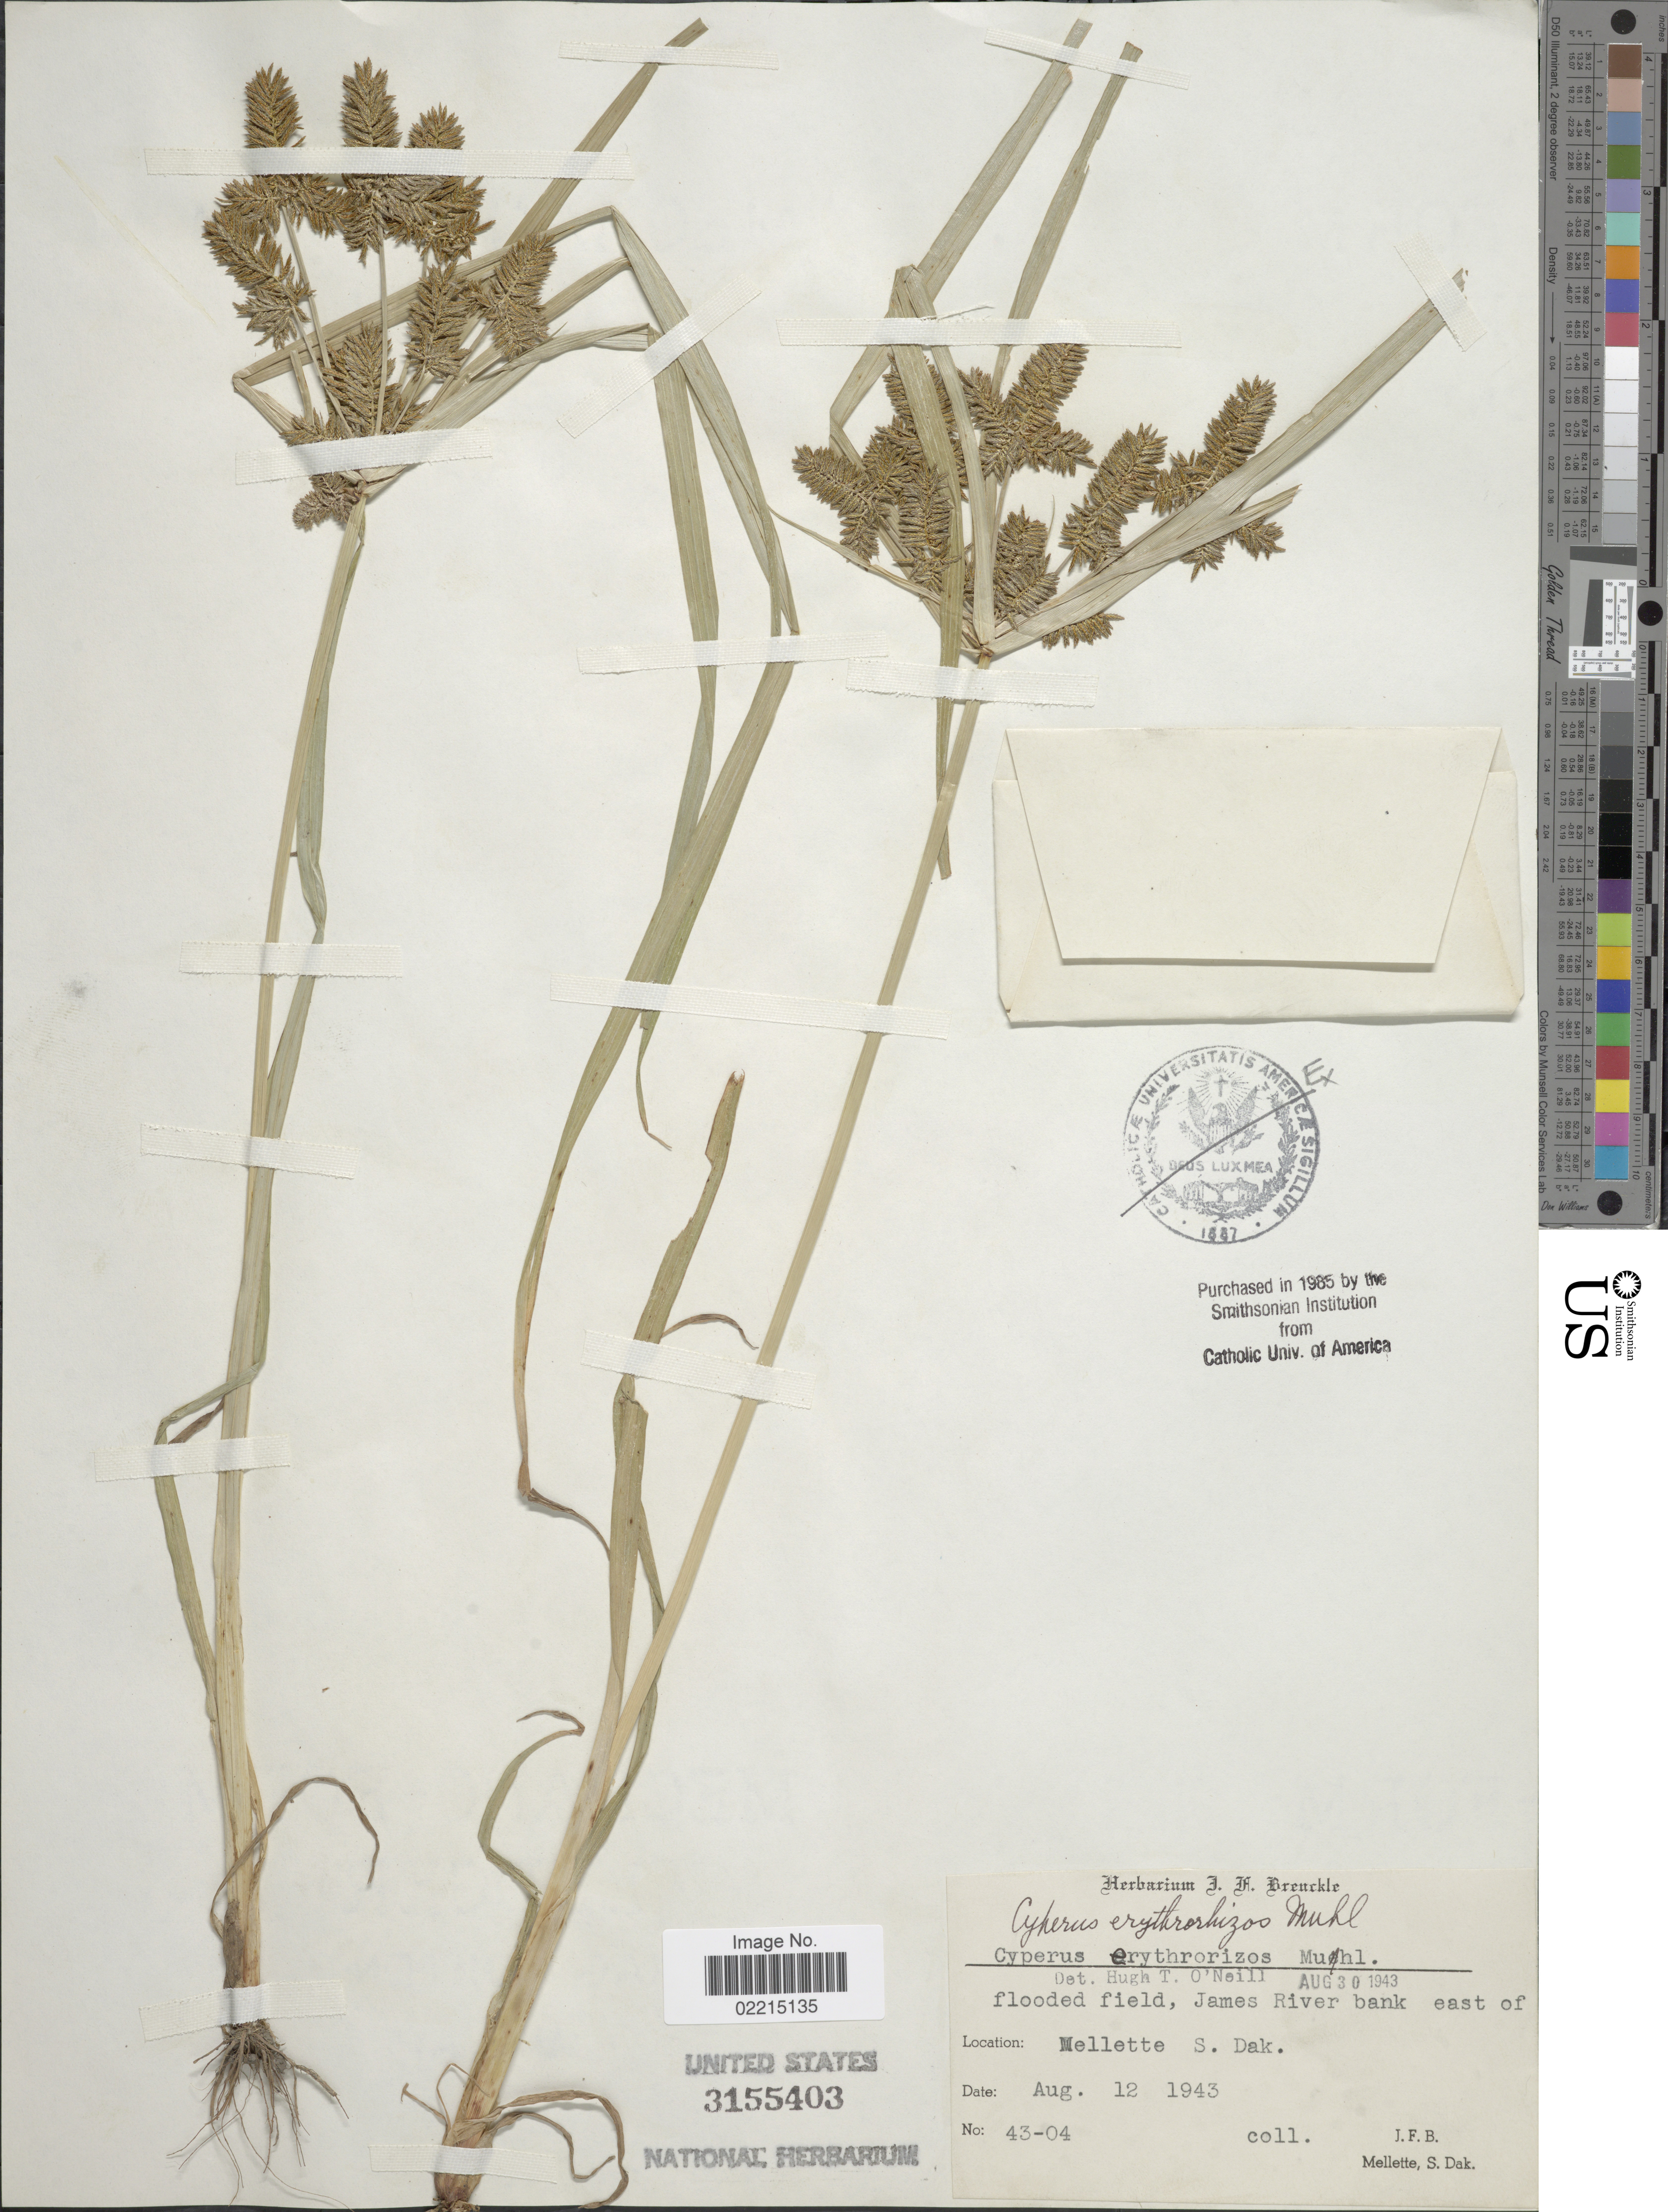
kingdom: Plantae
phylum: Tracheophyta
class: Liliopsida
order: Poales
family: Cyperaceae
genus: Cyperus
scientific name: Cyperus erythrorhizos Muhl.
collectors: J. Brenckle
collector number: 43-04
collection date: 1943-08-12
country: United States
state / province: South Dakota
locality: James River bank east of Mellette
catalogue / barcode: US 3155403